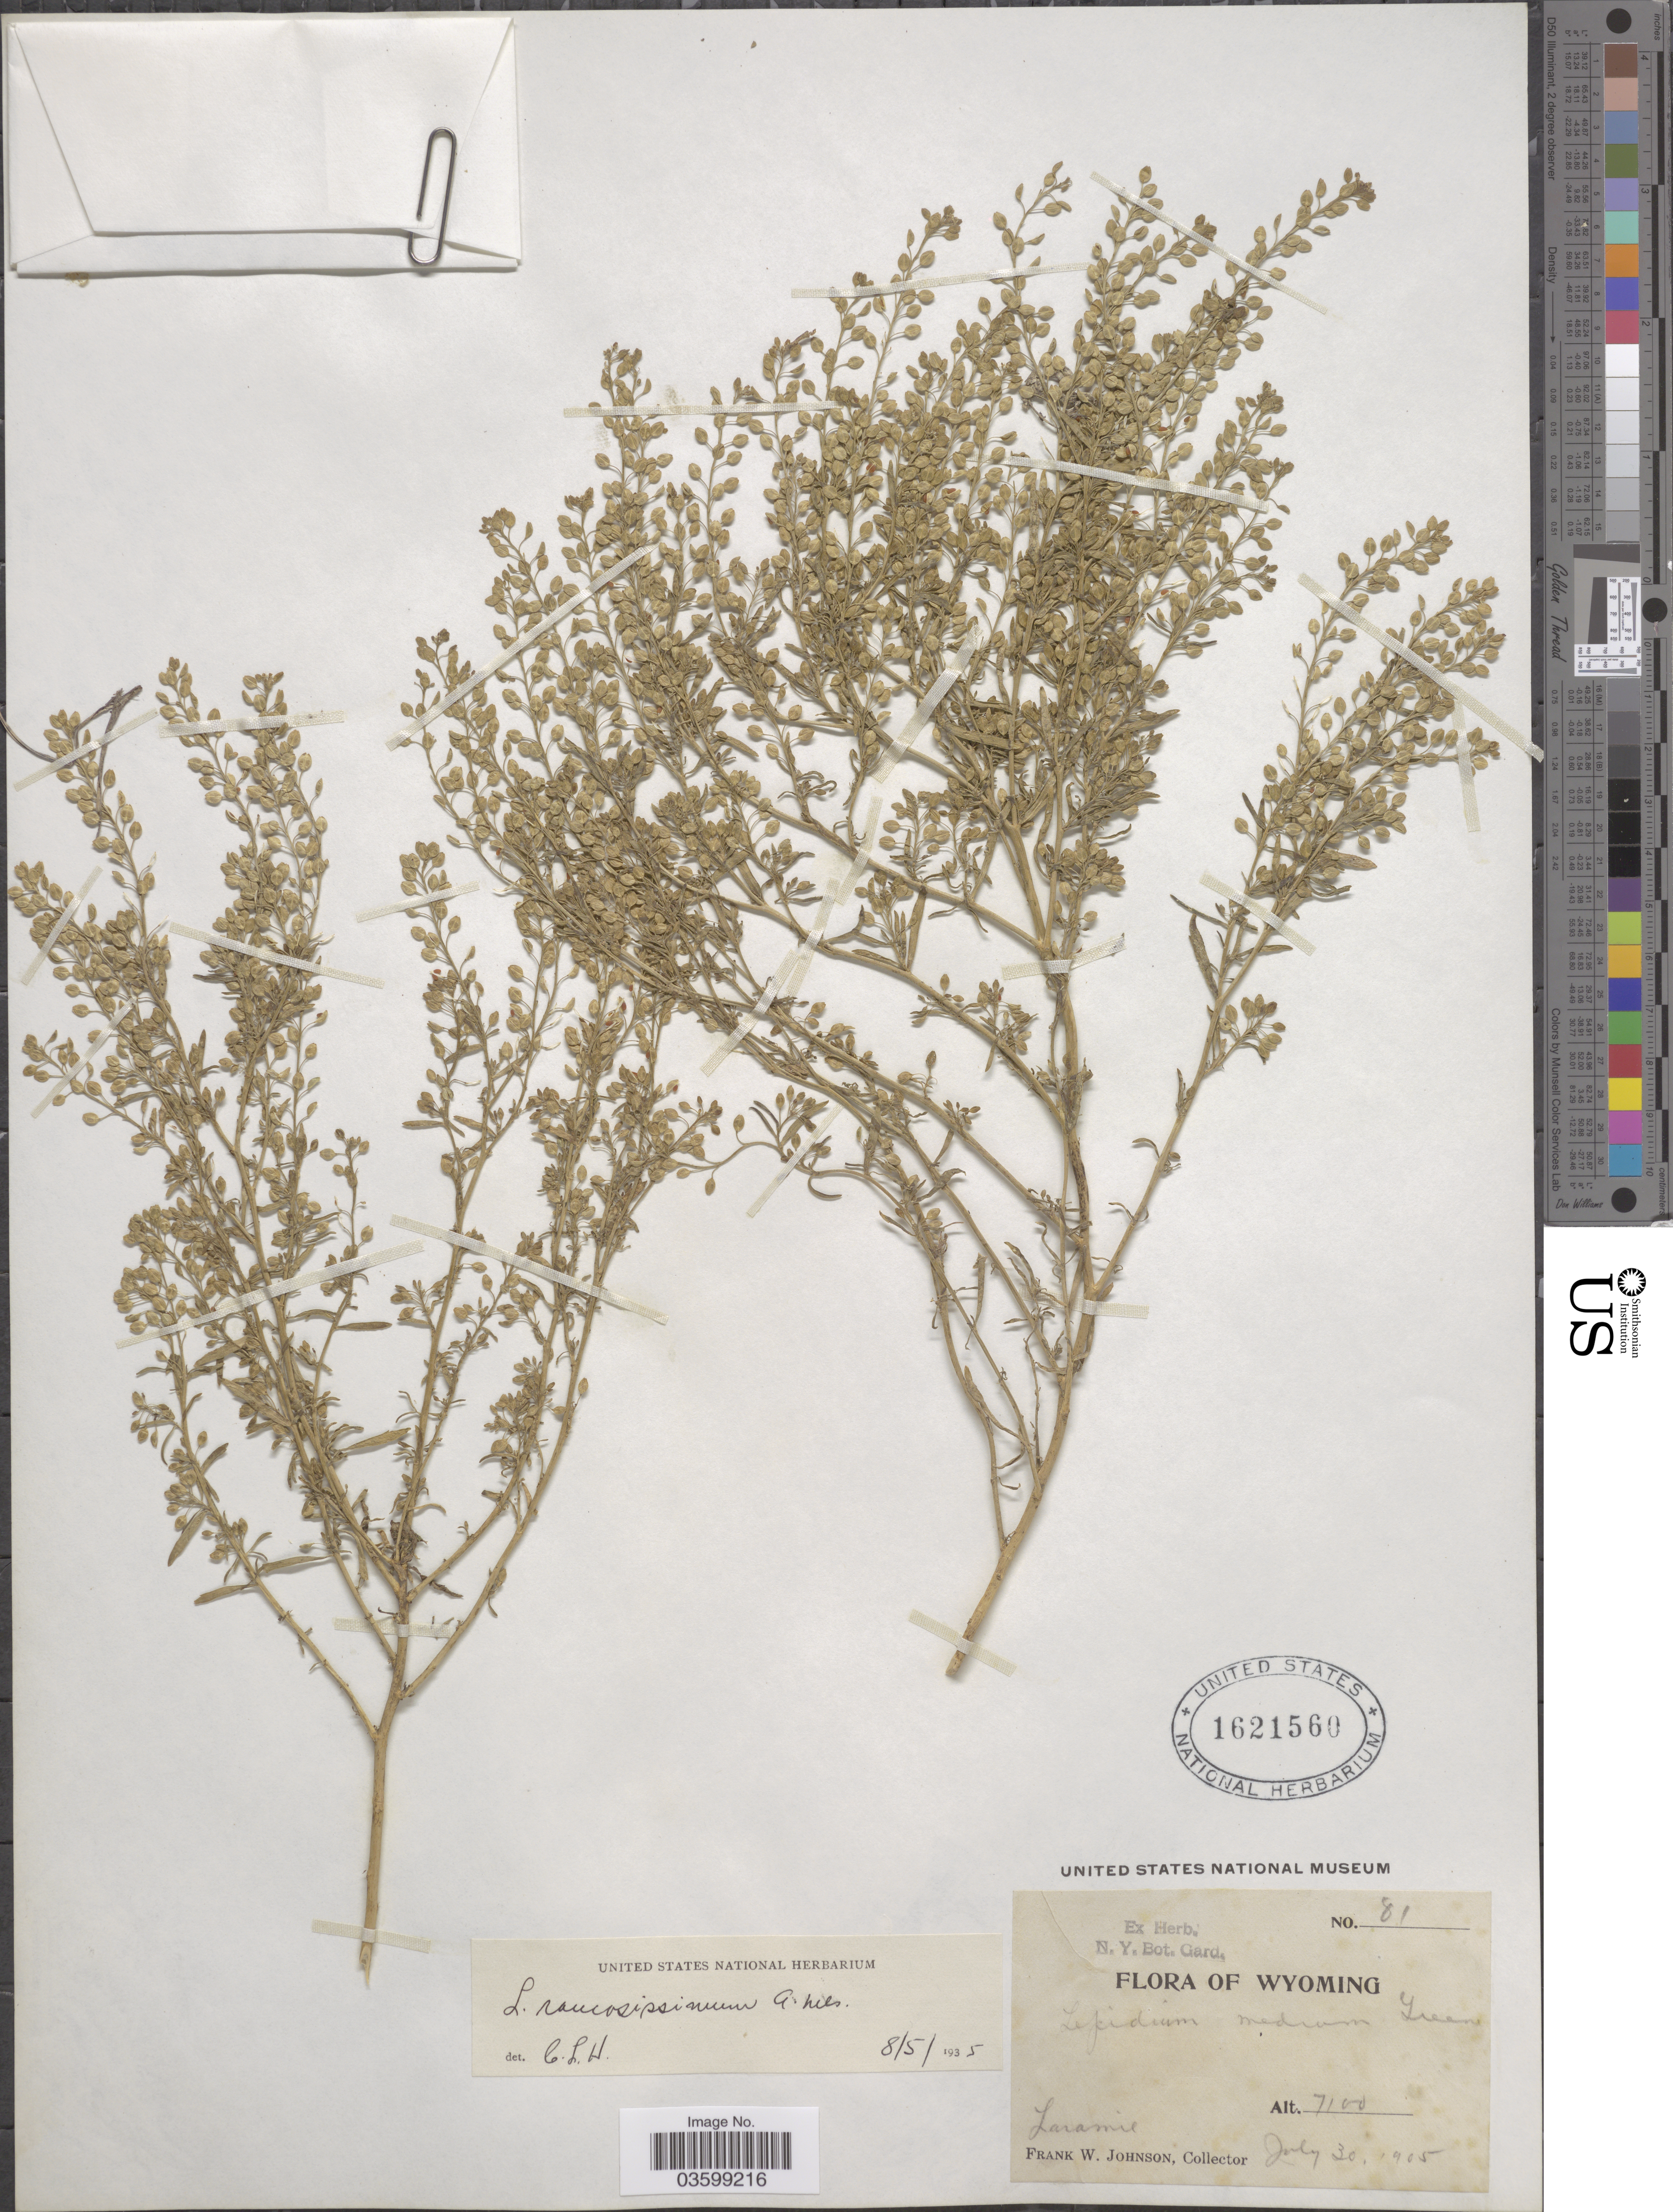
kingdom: Plantae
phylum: Tracheophyta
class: Magnoliopsida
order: Brassicales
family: Brassicaceae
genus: Lepidium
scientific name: Lepidium ramosissimum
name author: A. Nelson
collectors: F. W. Johnson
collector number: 81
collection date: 1905-07-30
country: United States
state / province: Wyoming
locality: Laramie.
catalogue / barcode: US 1621560